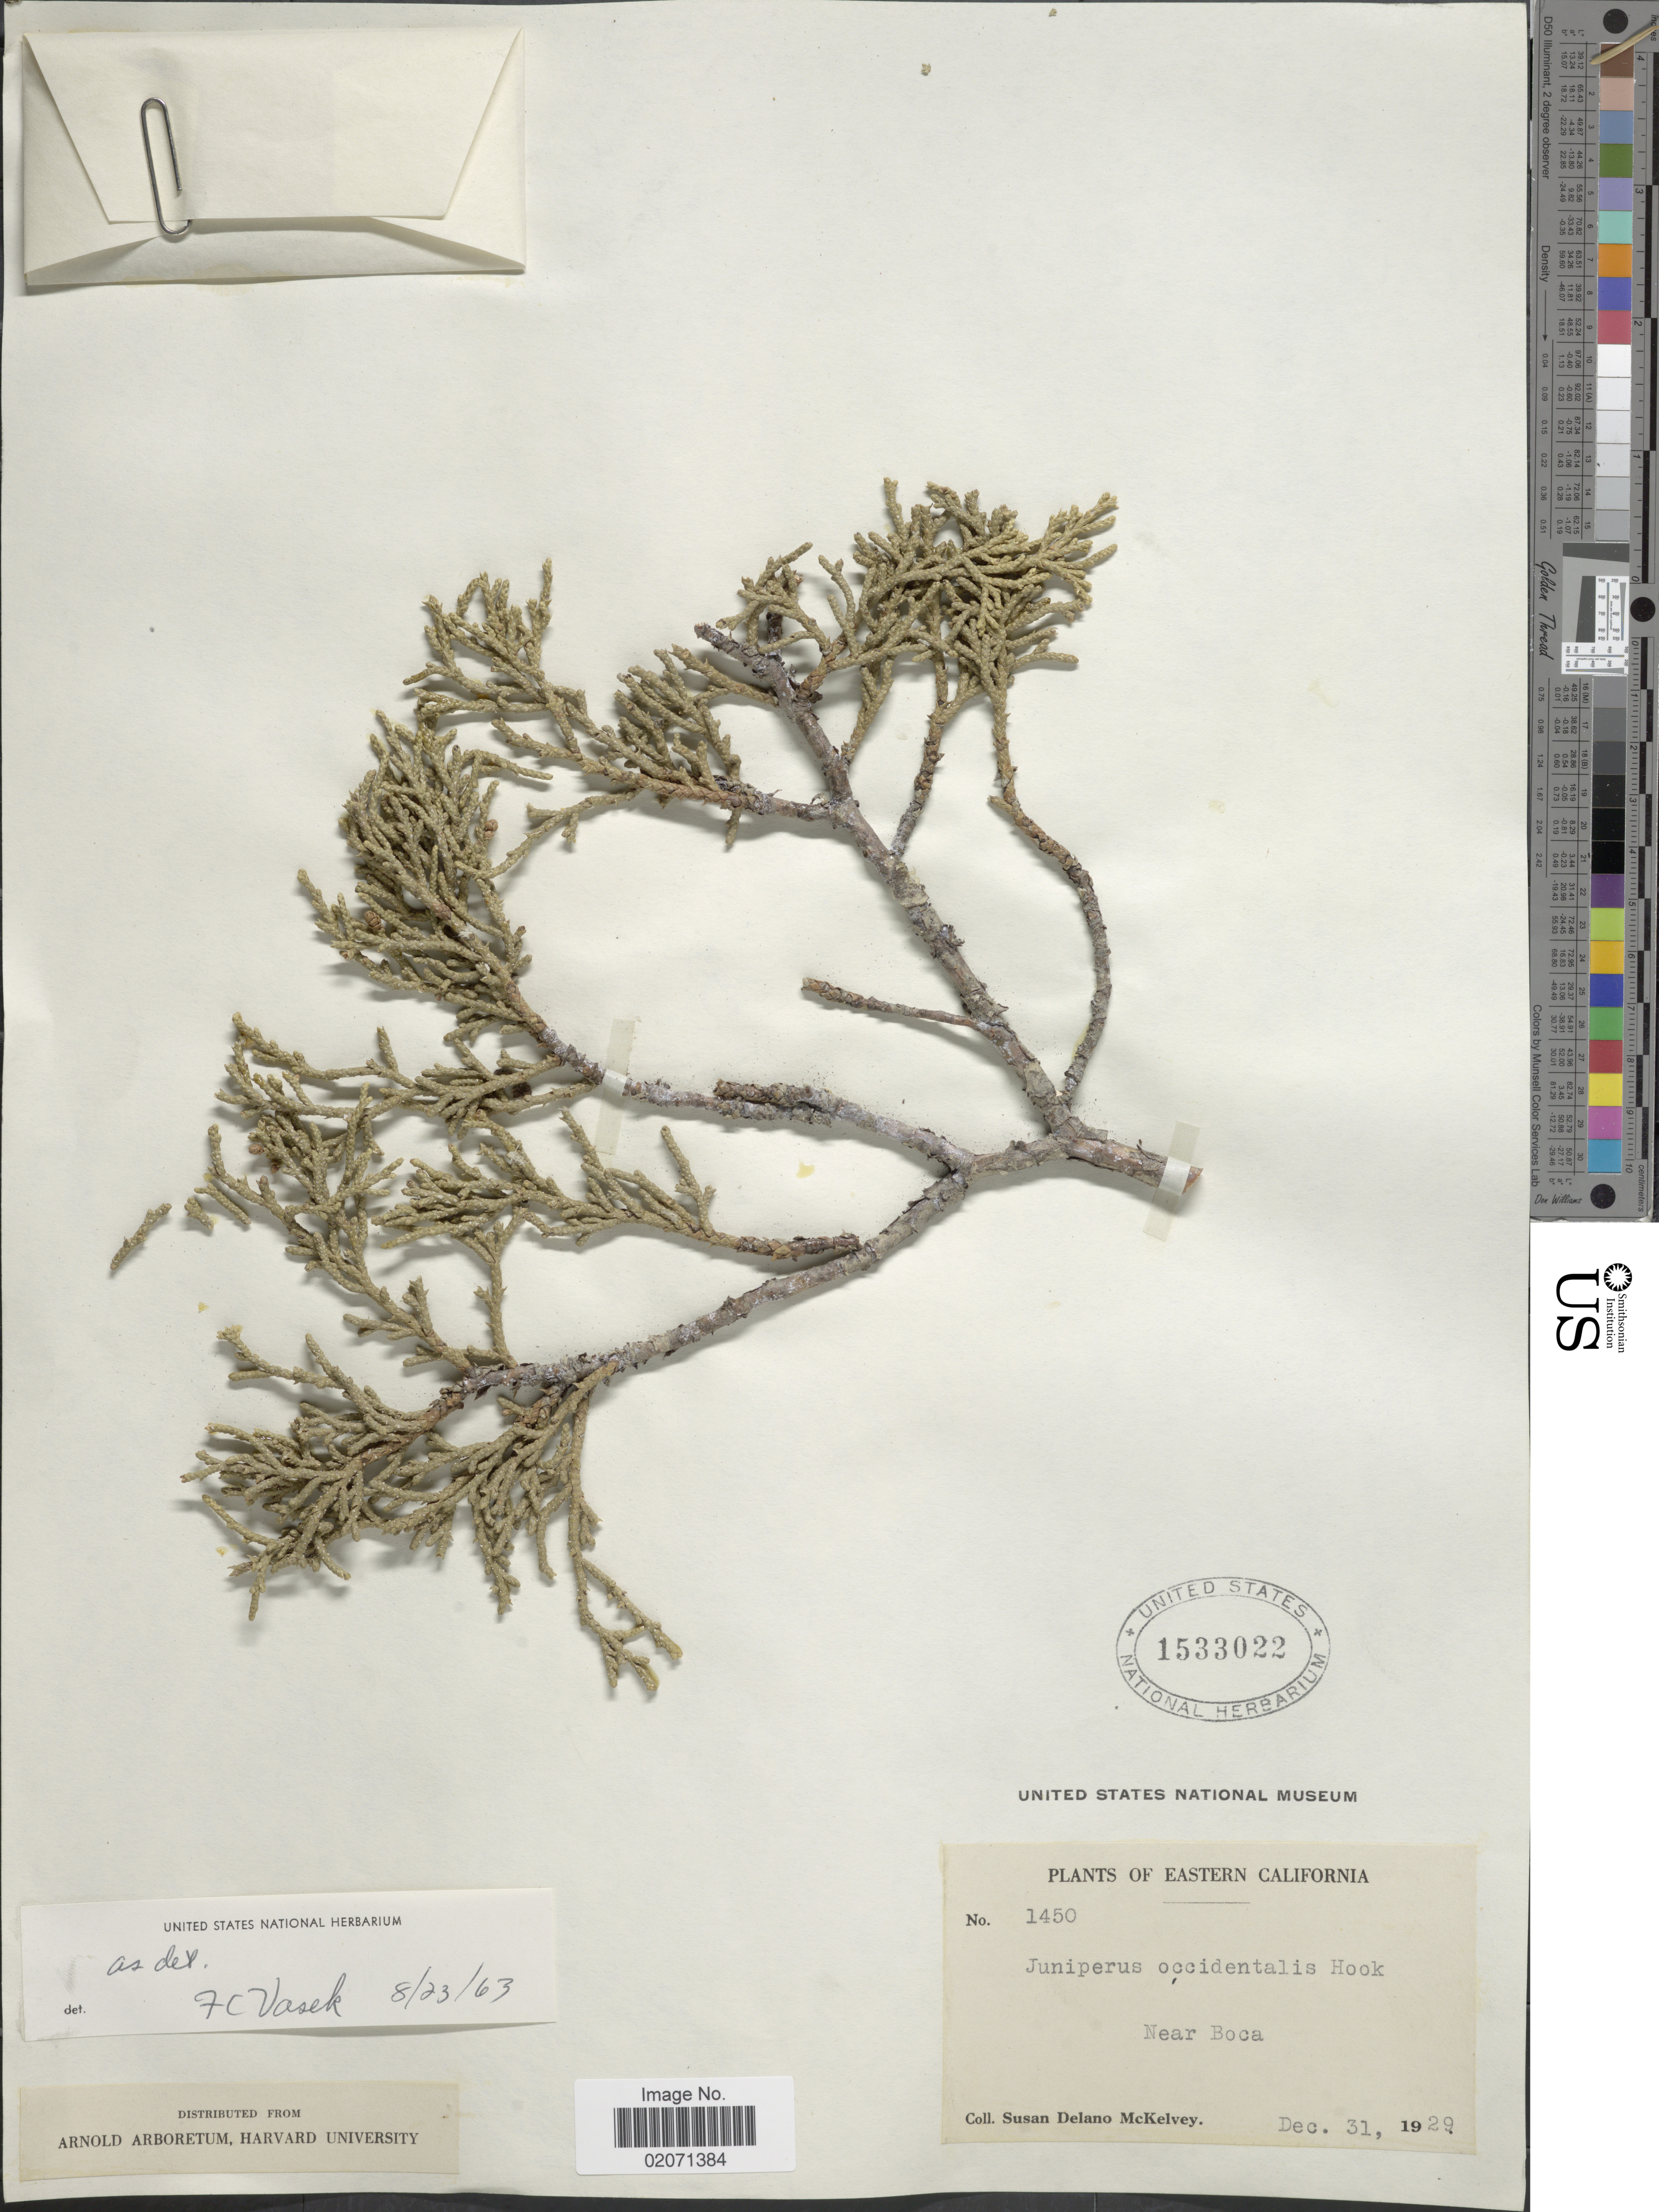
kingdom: Plantae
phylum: Tracheophyta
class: Pinopsida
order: Pinales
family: Cupressaceae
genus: Juniperus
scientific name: Juniperus occidentalis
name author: Hook.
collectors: S. A. McKelvey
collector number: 1450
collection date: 1929-12-31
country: United States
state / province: California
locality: Eastern California. Near Boca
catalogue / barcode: US 1533022